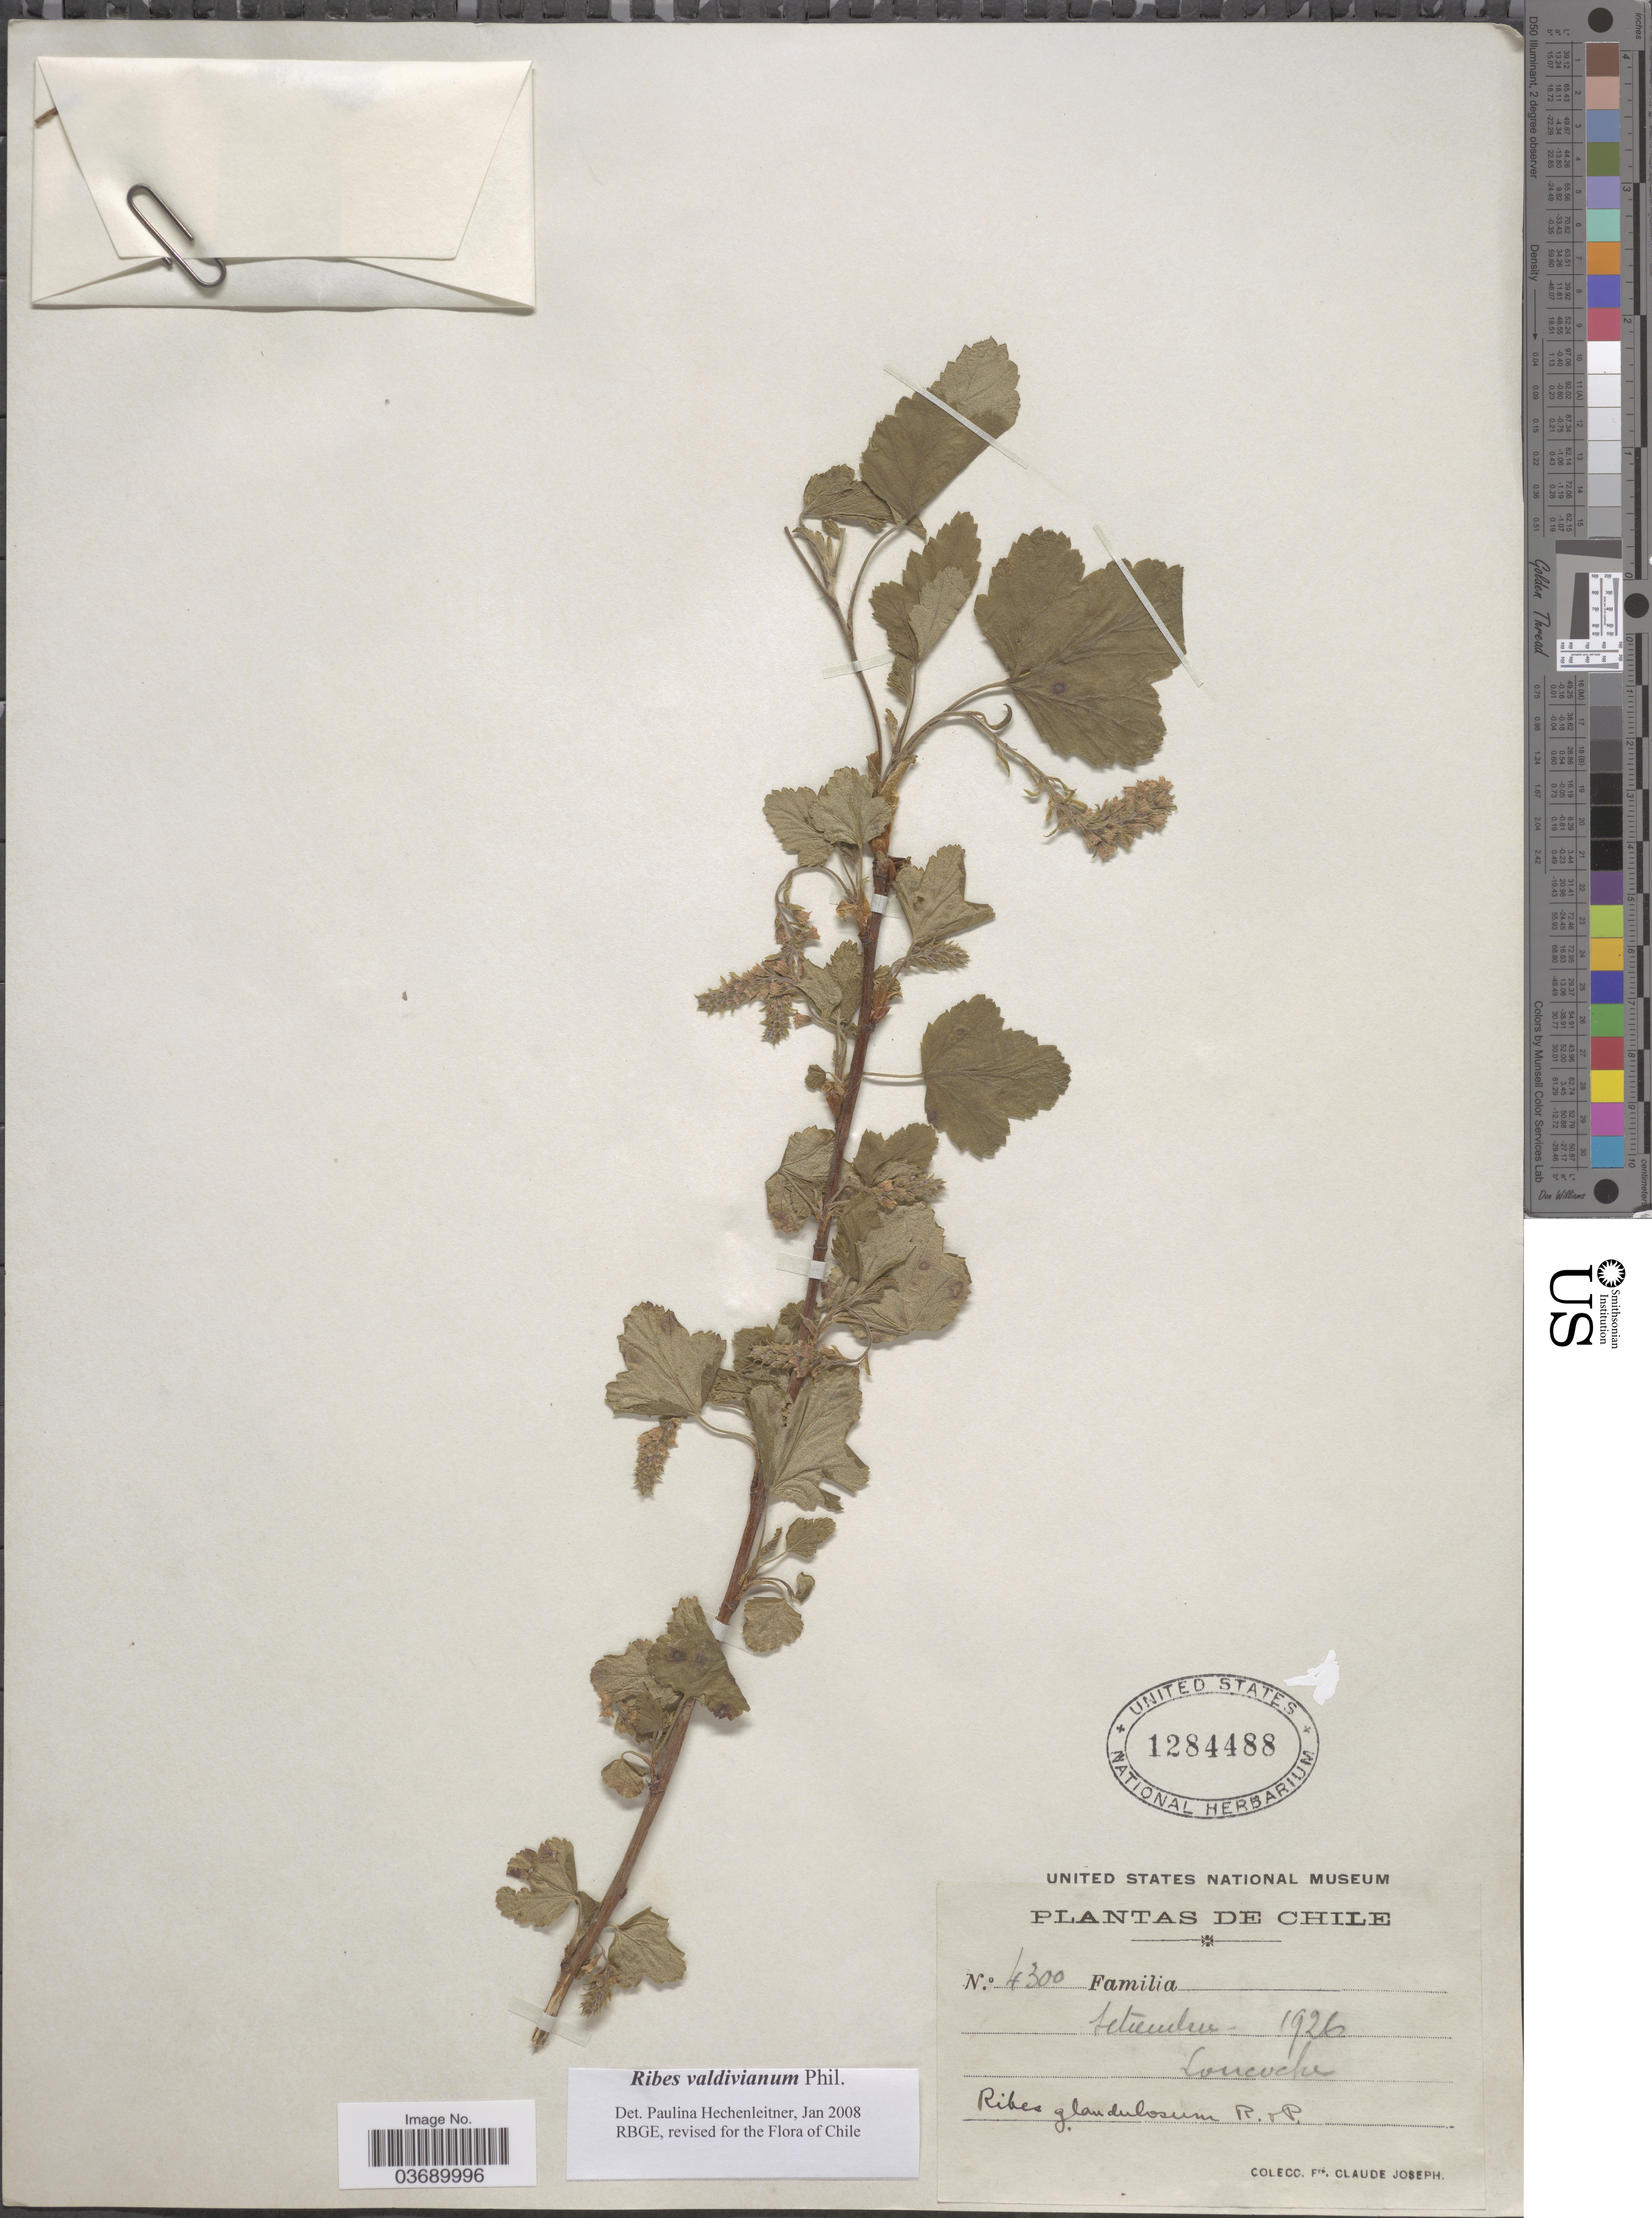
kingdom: Plantae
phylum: Tracheophyta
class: Magnoliopsida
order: Saxifragales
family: Grossulariaceae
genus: Ribes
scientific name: Ribes valdivianum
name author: Phil.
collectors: Frere Claude Joseph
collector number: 4300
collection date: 1926-09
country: Chile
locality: Loncoche.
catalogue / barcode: US 1284488